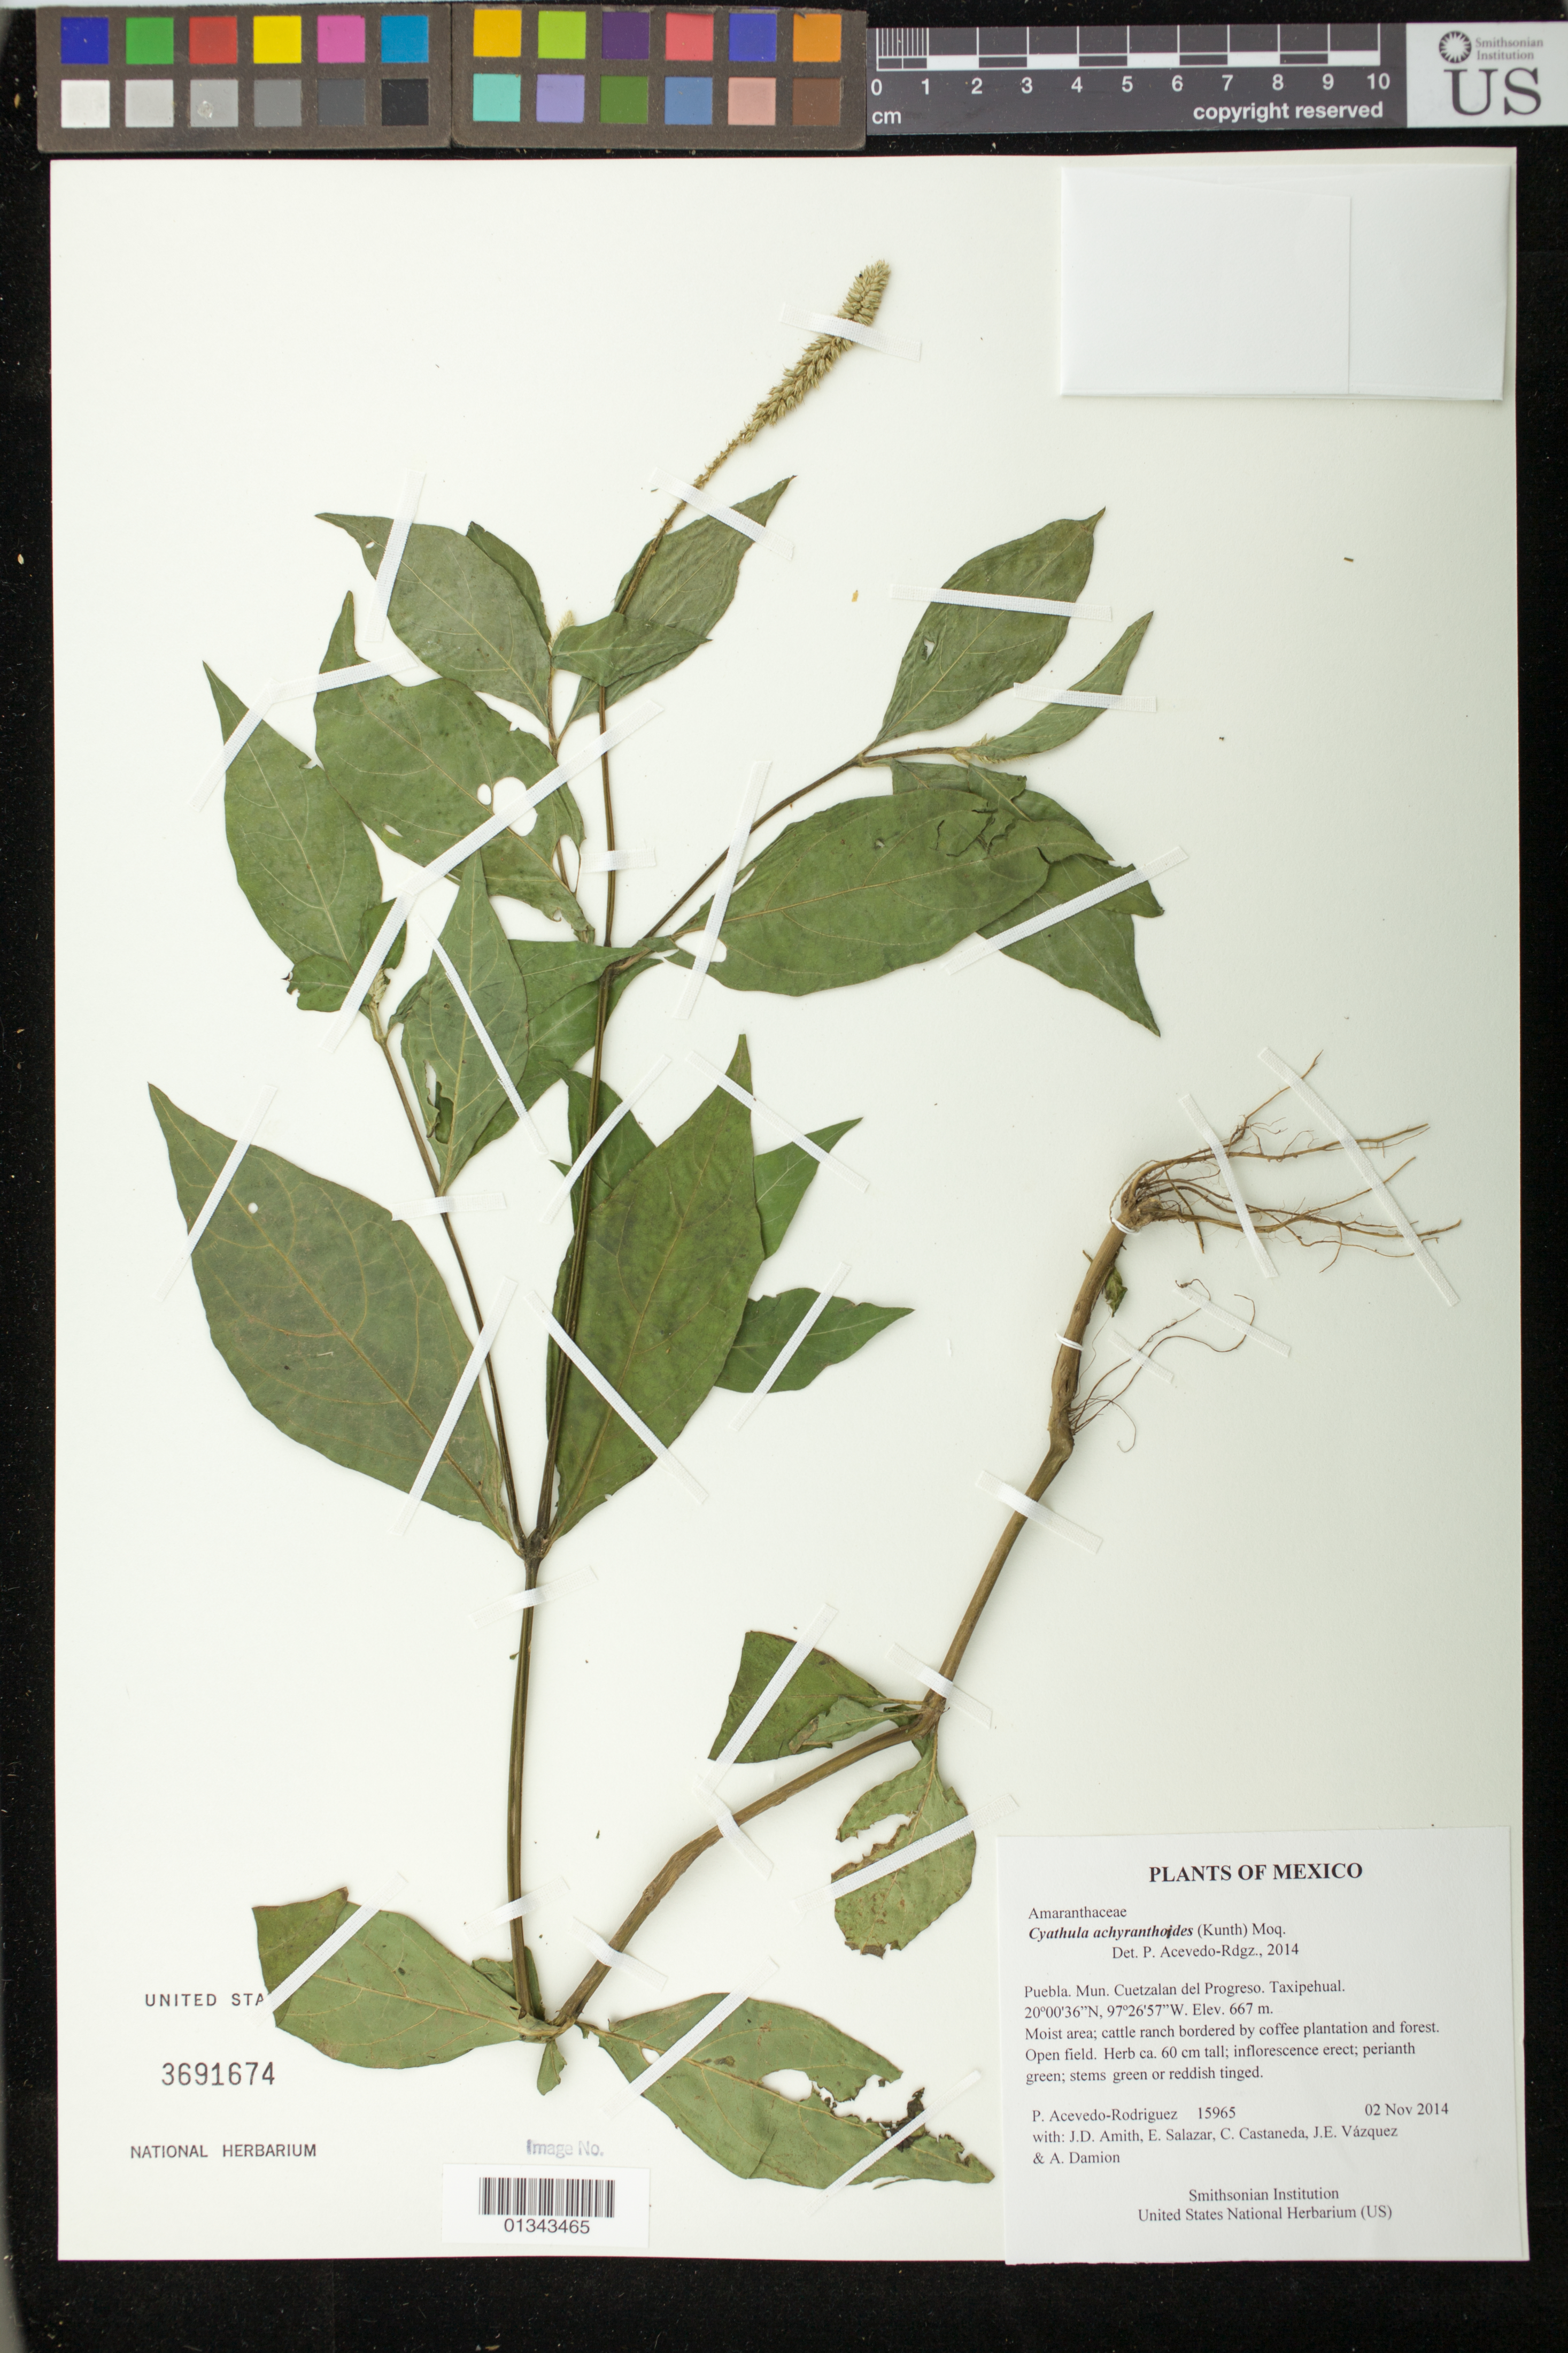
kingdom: Plantae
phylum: Tracheophyta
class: Magnoliopsida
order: Caryophyllales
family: Amaranthaceae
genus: Cyathula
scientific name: Cyathula achyranthoides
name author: (Kunth) Moq.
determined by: Acevedo-Rodríguez, P., (BOT), Smithsonian Institution - National Museum of Natural History (UNITED STATES)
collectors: P. Acevedo-Rodr., J. D. Amith, E. Salazar, C. Castaneda, J. E. Vázquez & A. Damion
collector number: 15965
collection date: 2014-11-02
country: Mexico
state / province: Puebla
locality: Mun. Cuetzalan del Progreso. Taxipehual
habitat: Moist area; cattle ranch bordered with coffee plant. and forest. Open field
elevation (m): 667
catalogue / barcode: US 3691674